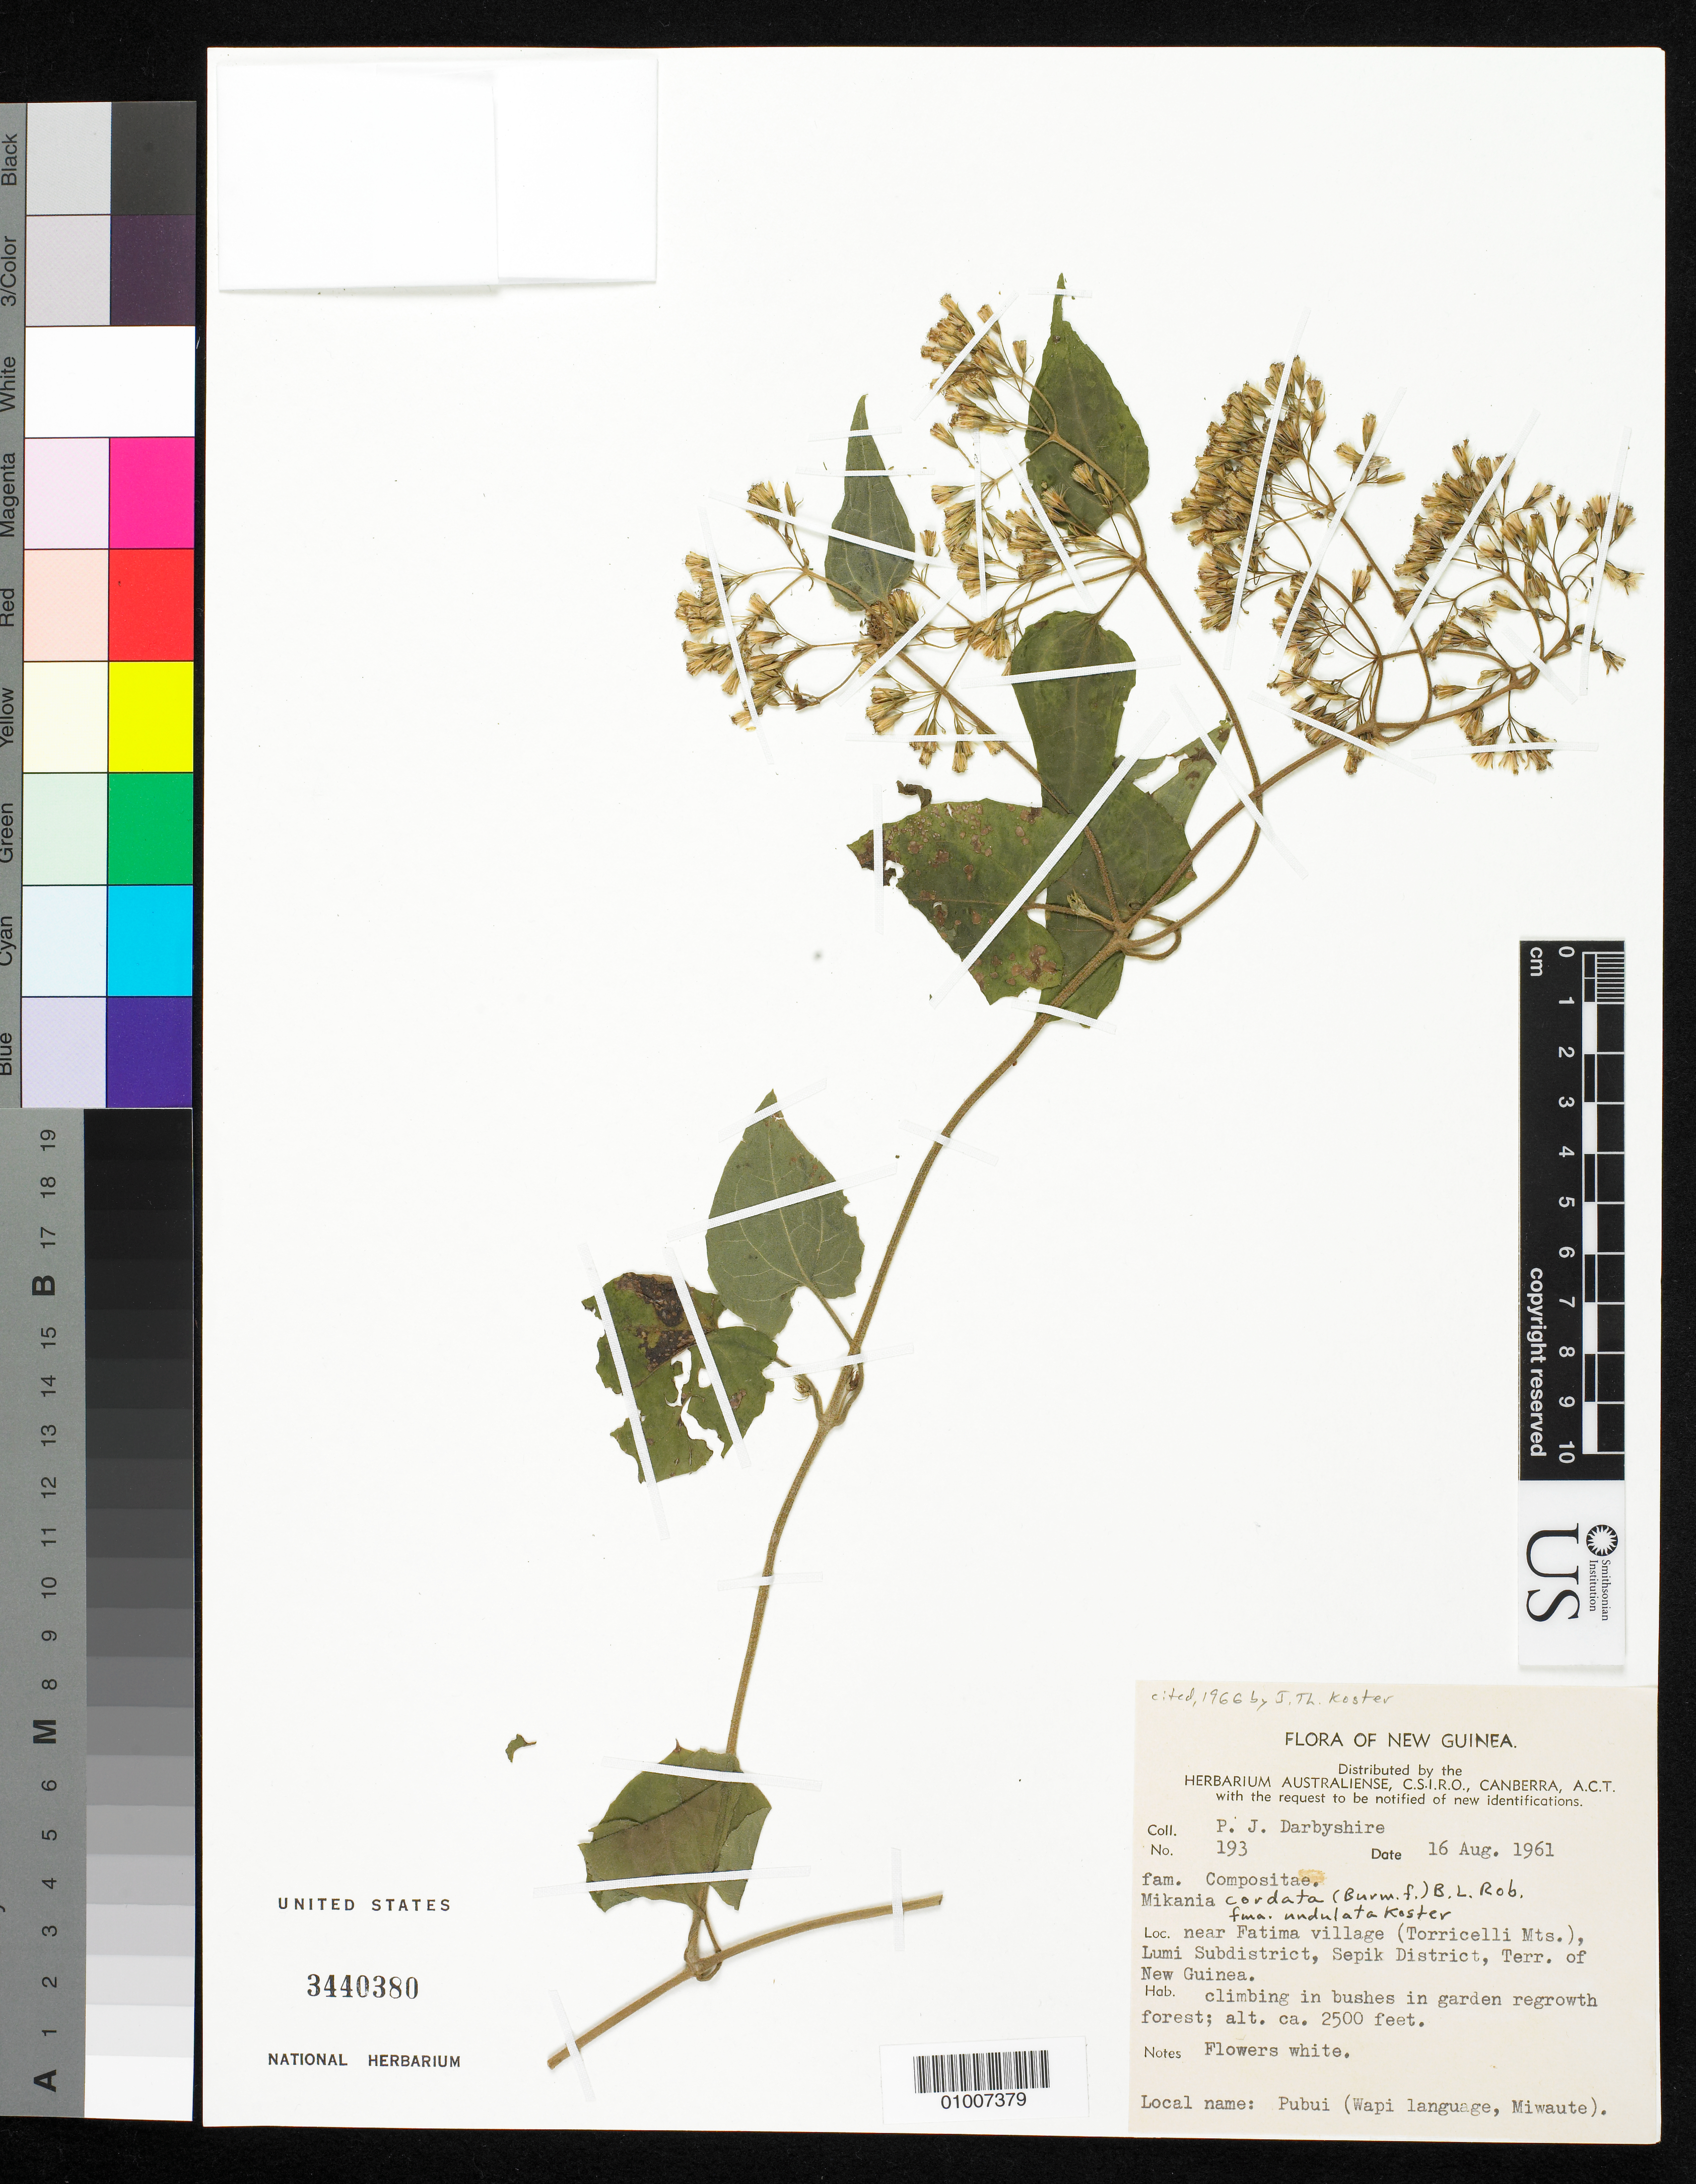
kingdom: Plantae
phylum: Tracheophyta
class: Magnoliopsida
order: Asterales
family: Asteraceae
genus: Mikania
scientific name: Mikania cordata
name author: (Burm. f.) B.L. Rob.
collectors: P. Darbyshire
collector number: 193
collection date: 1961-08-16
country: Papua New Guinea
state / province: Sepik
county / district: Lumi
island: New Guinea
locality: Near Fatima Village (torricelli Mts.), Lumi subdistrict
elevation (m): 762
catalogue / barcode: US 3440380